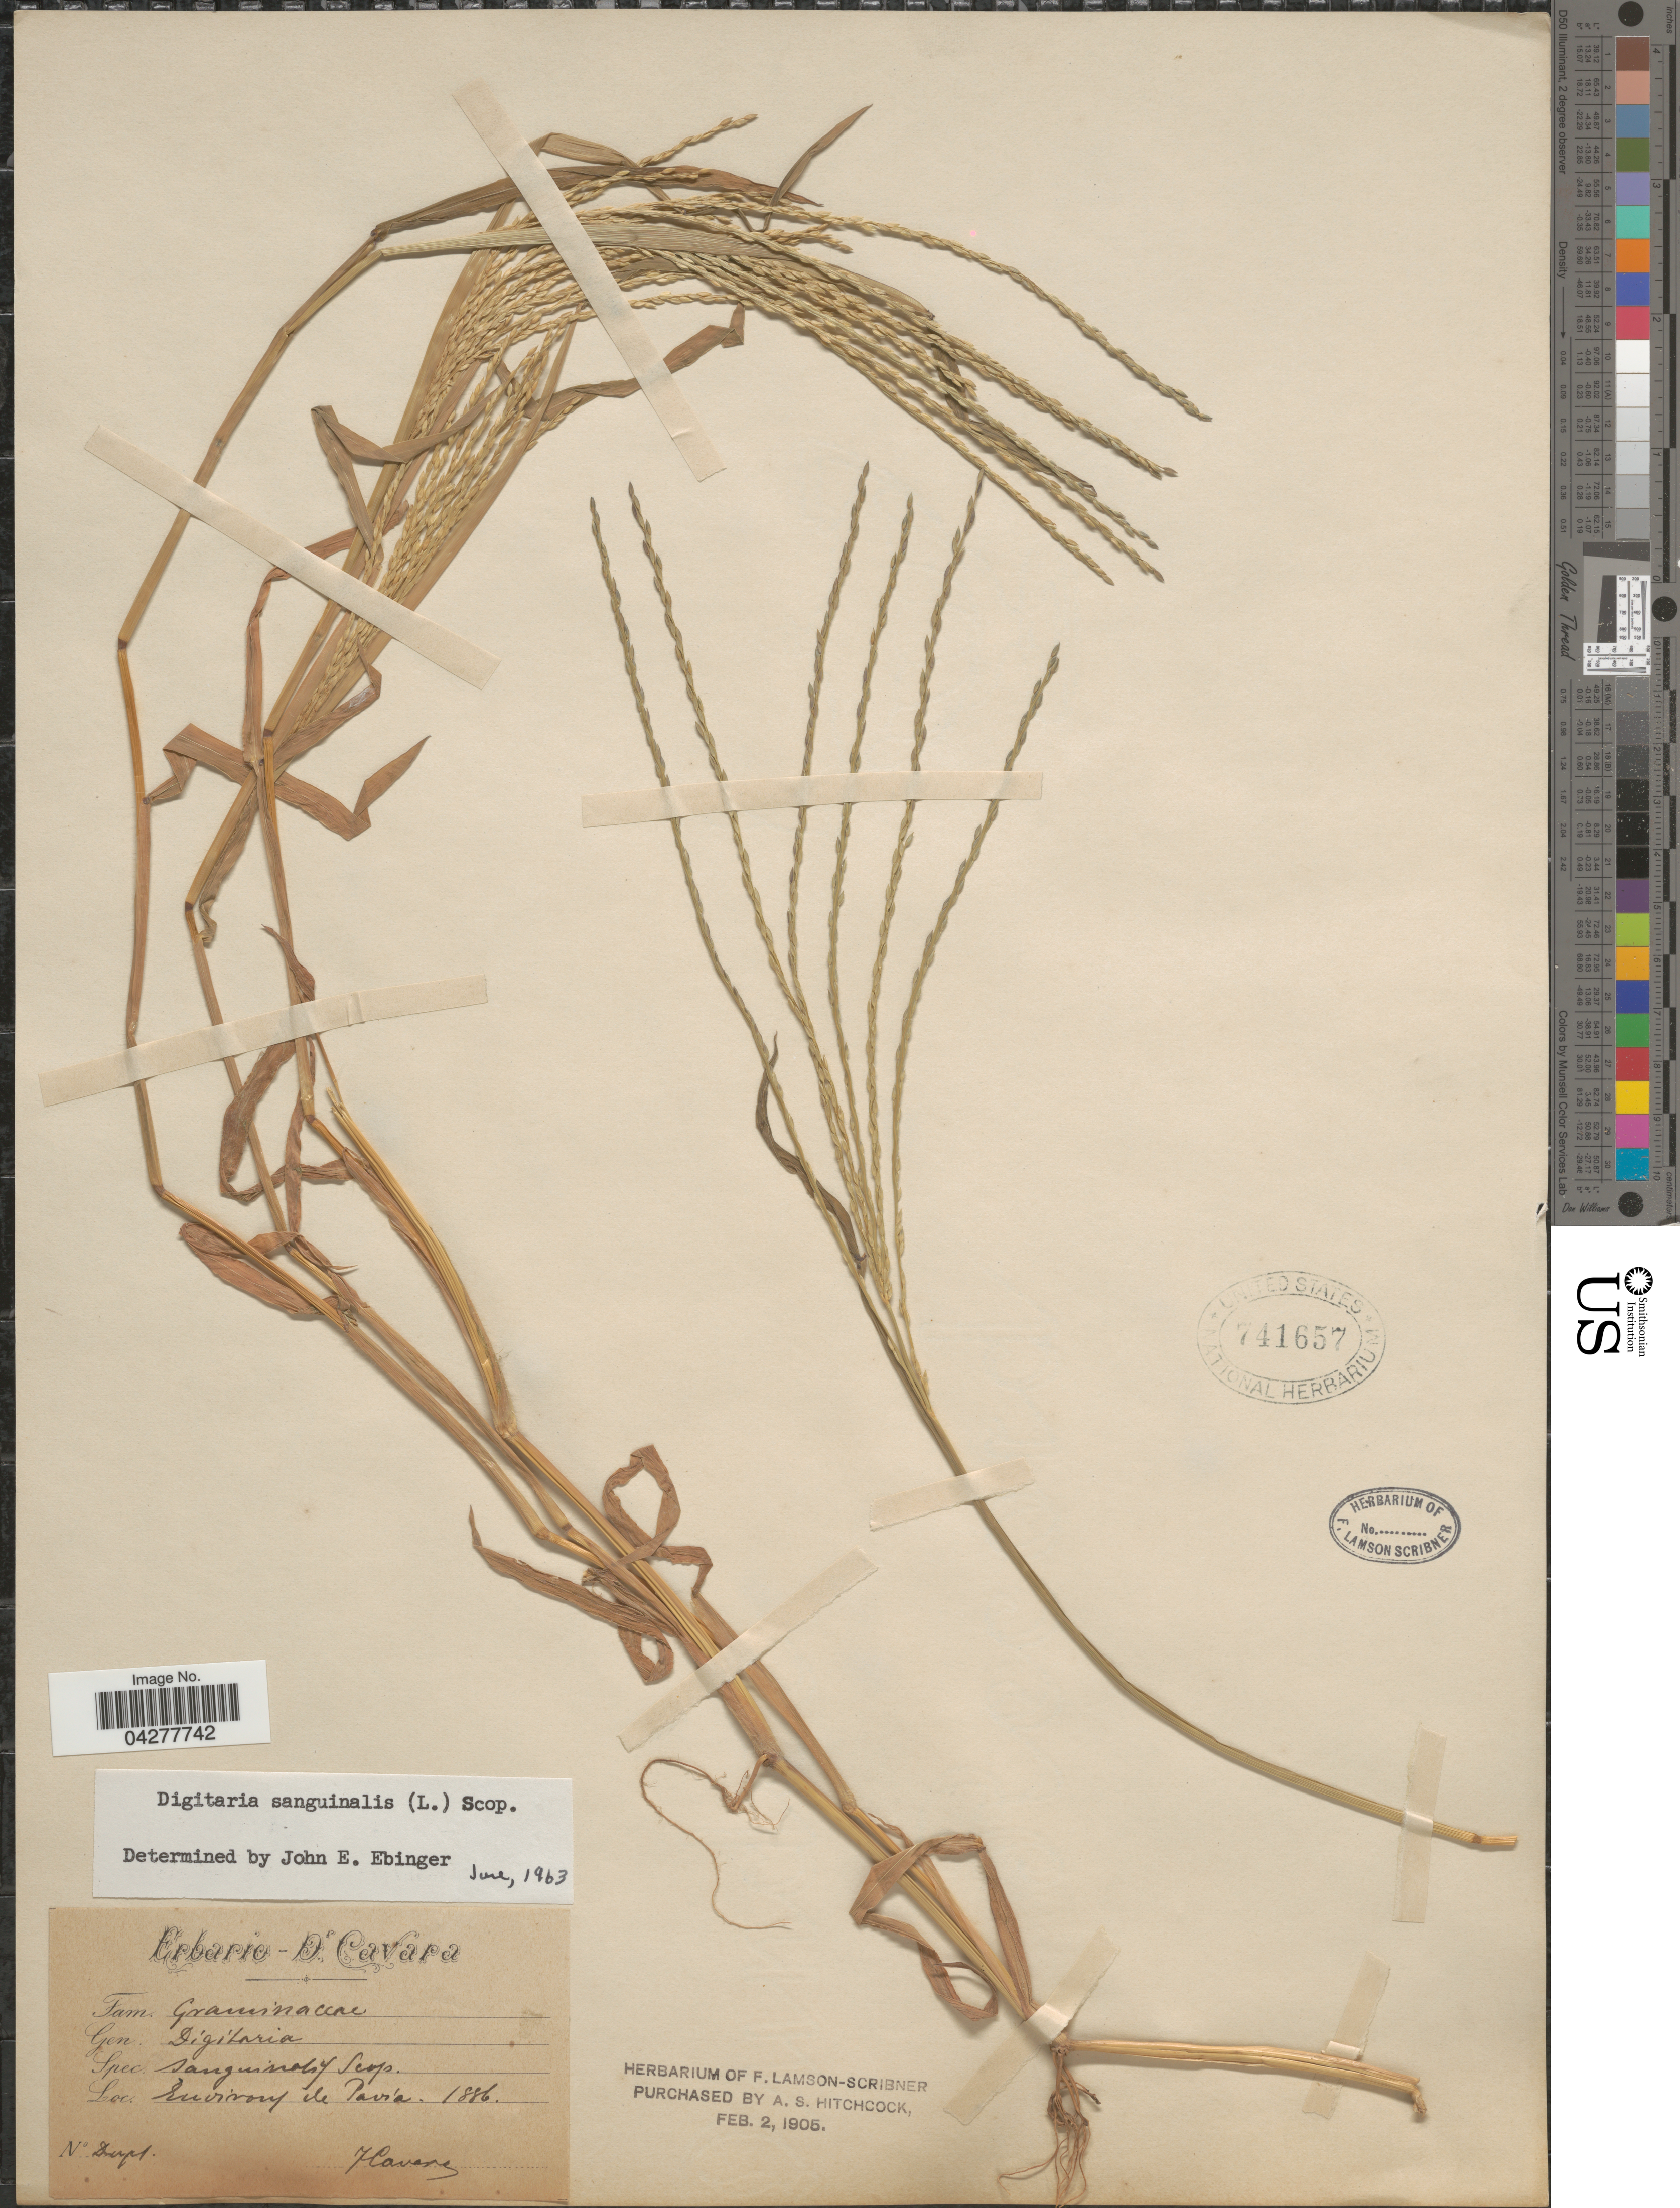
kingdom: Plantae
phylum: Tracheophyta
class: Liliopsida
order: Poales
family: Poaceae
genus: Digitaria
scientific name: Digitaria sanguinalis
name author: (L.) Scop.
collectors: F. Cavara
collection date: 1886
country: Italy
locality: Environs de Pavia.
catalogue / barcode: US 741657